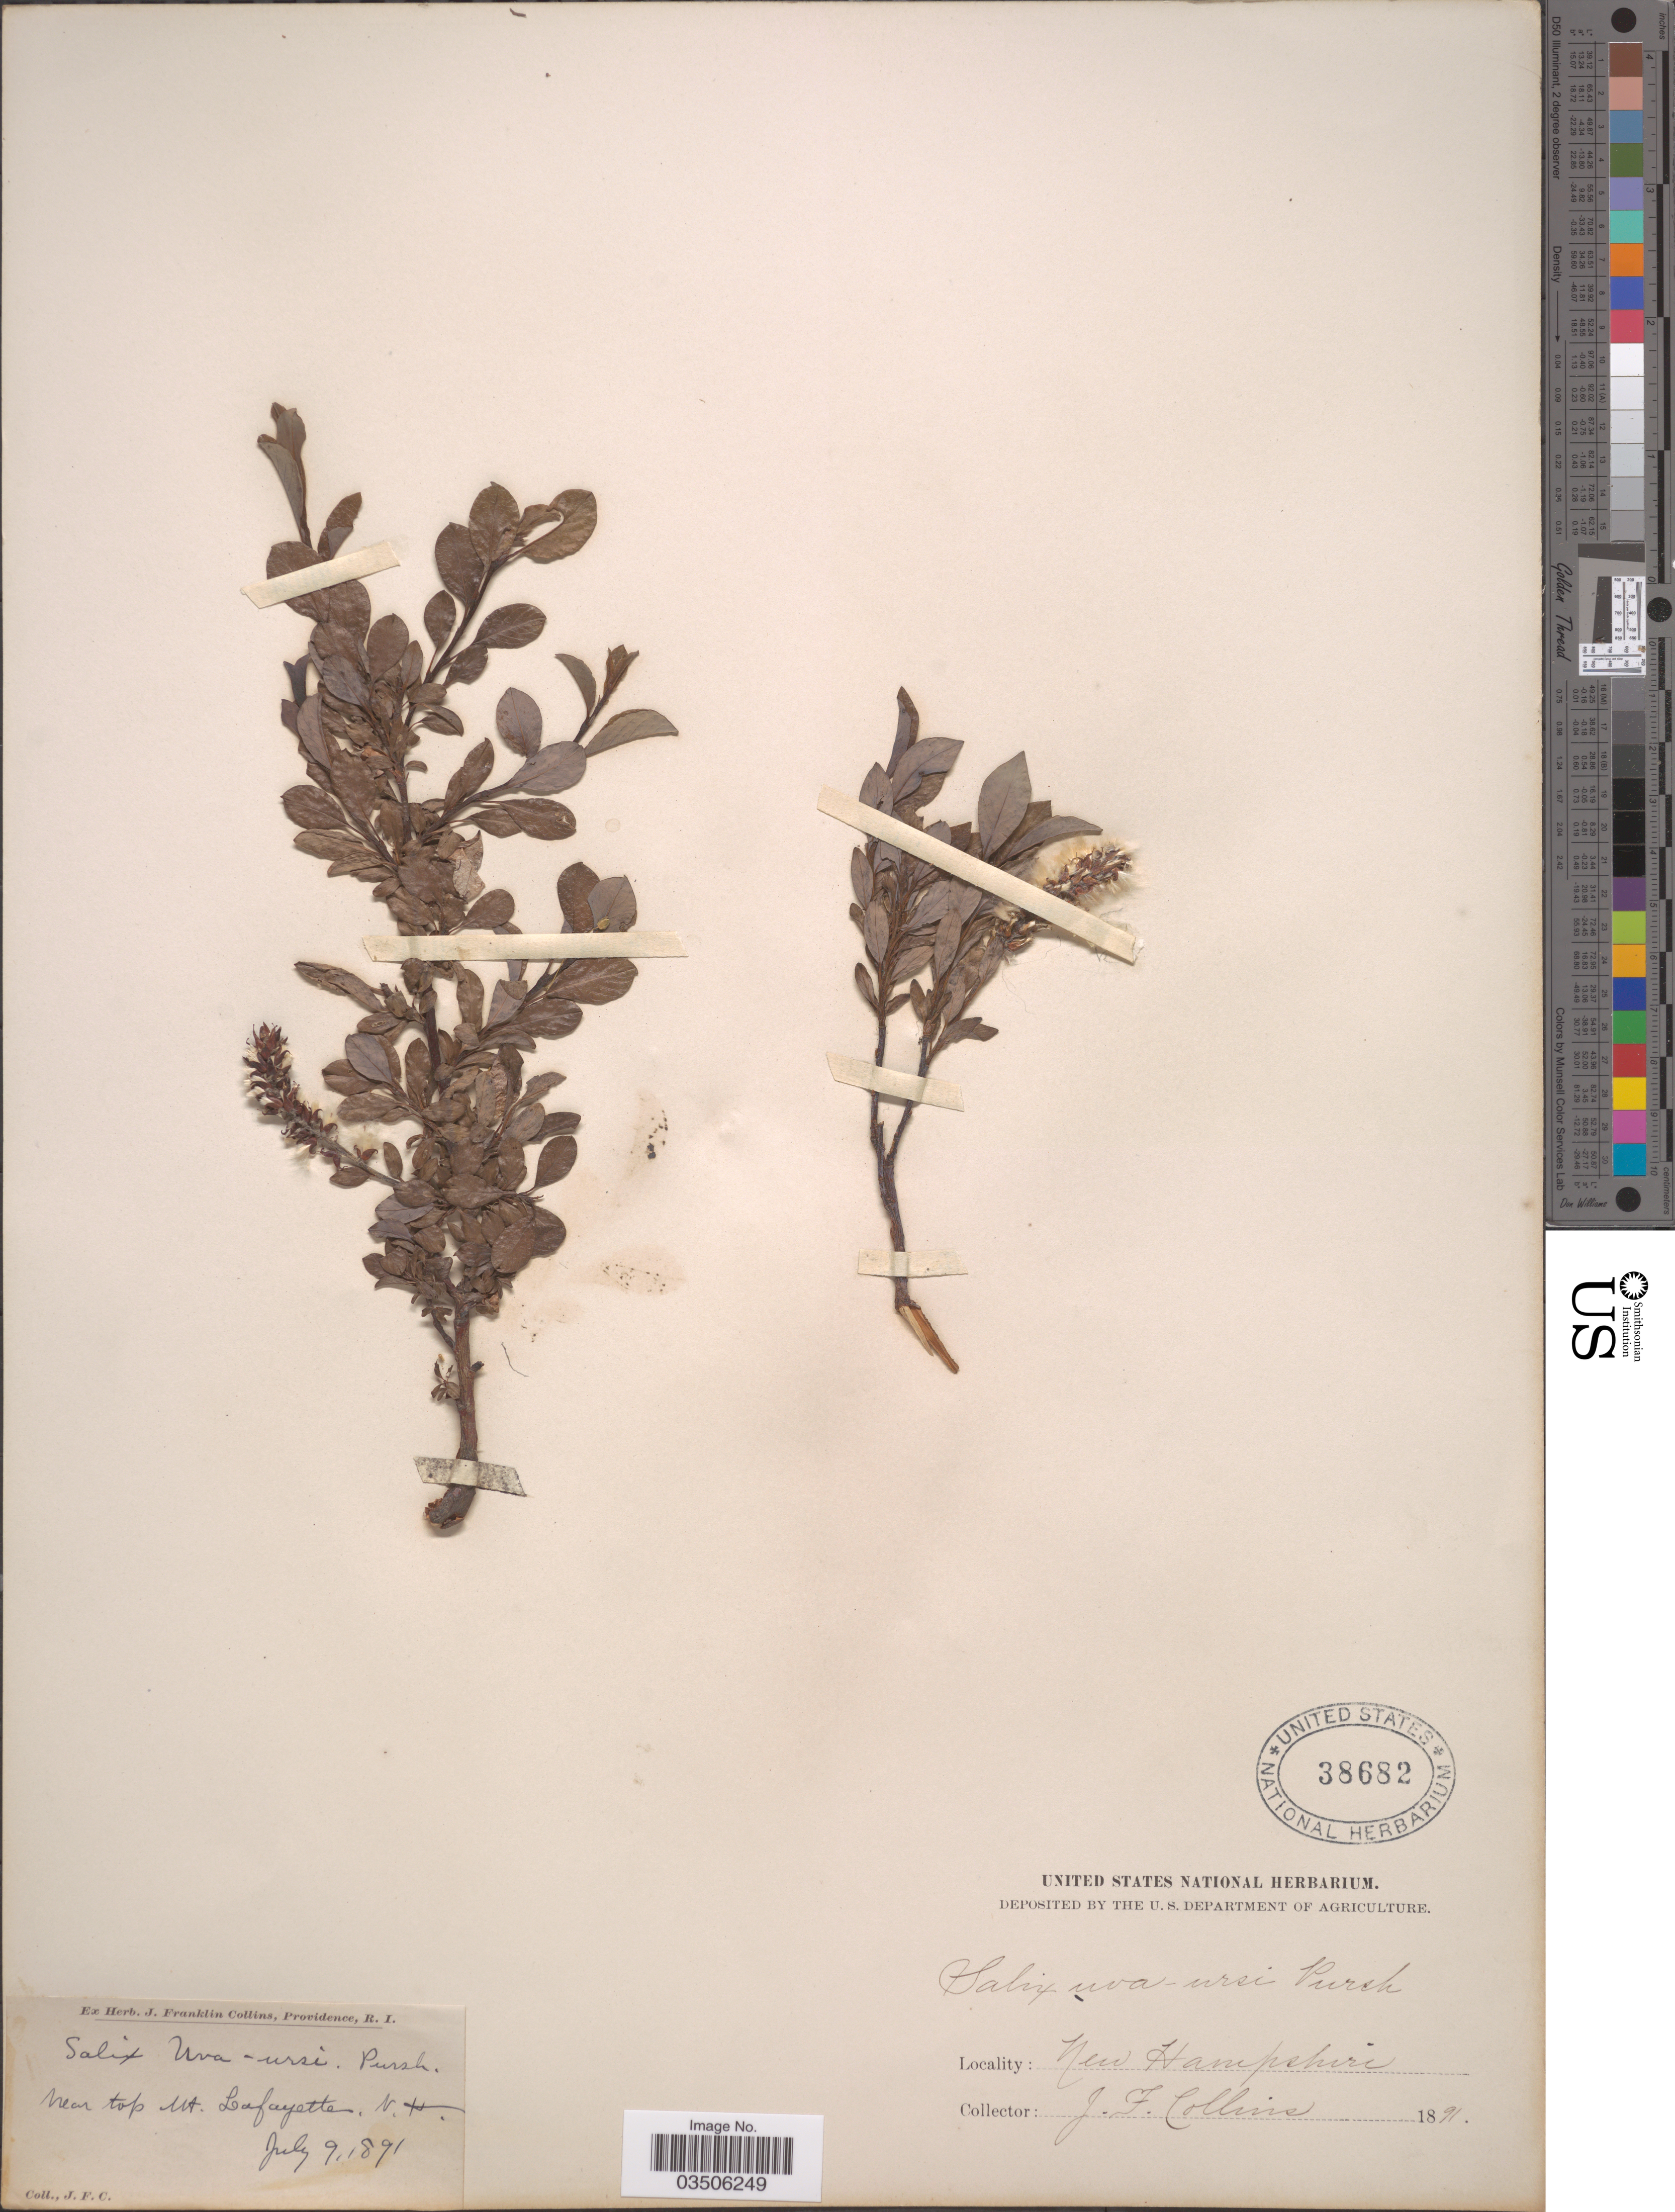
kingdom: Plantae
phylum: Tracheophyta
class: Magnoliopsida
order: Malpighiales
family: Salicaceae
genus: Salix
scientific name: Salix uva-ursi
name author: Pursh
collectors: J. Collins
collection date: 1891-07-09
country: United States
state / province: New Hampshire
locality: Near top Mt. Lafayette.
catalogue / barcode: US 38682